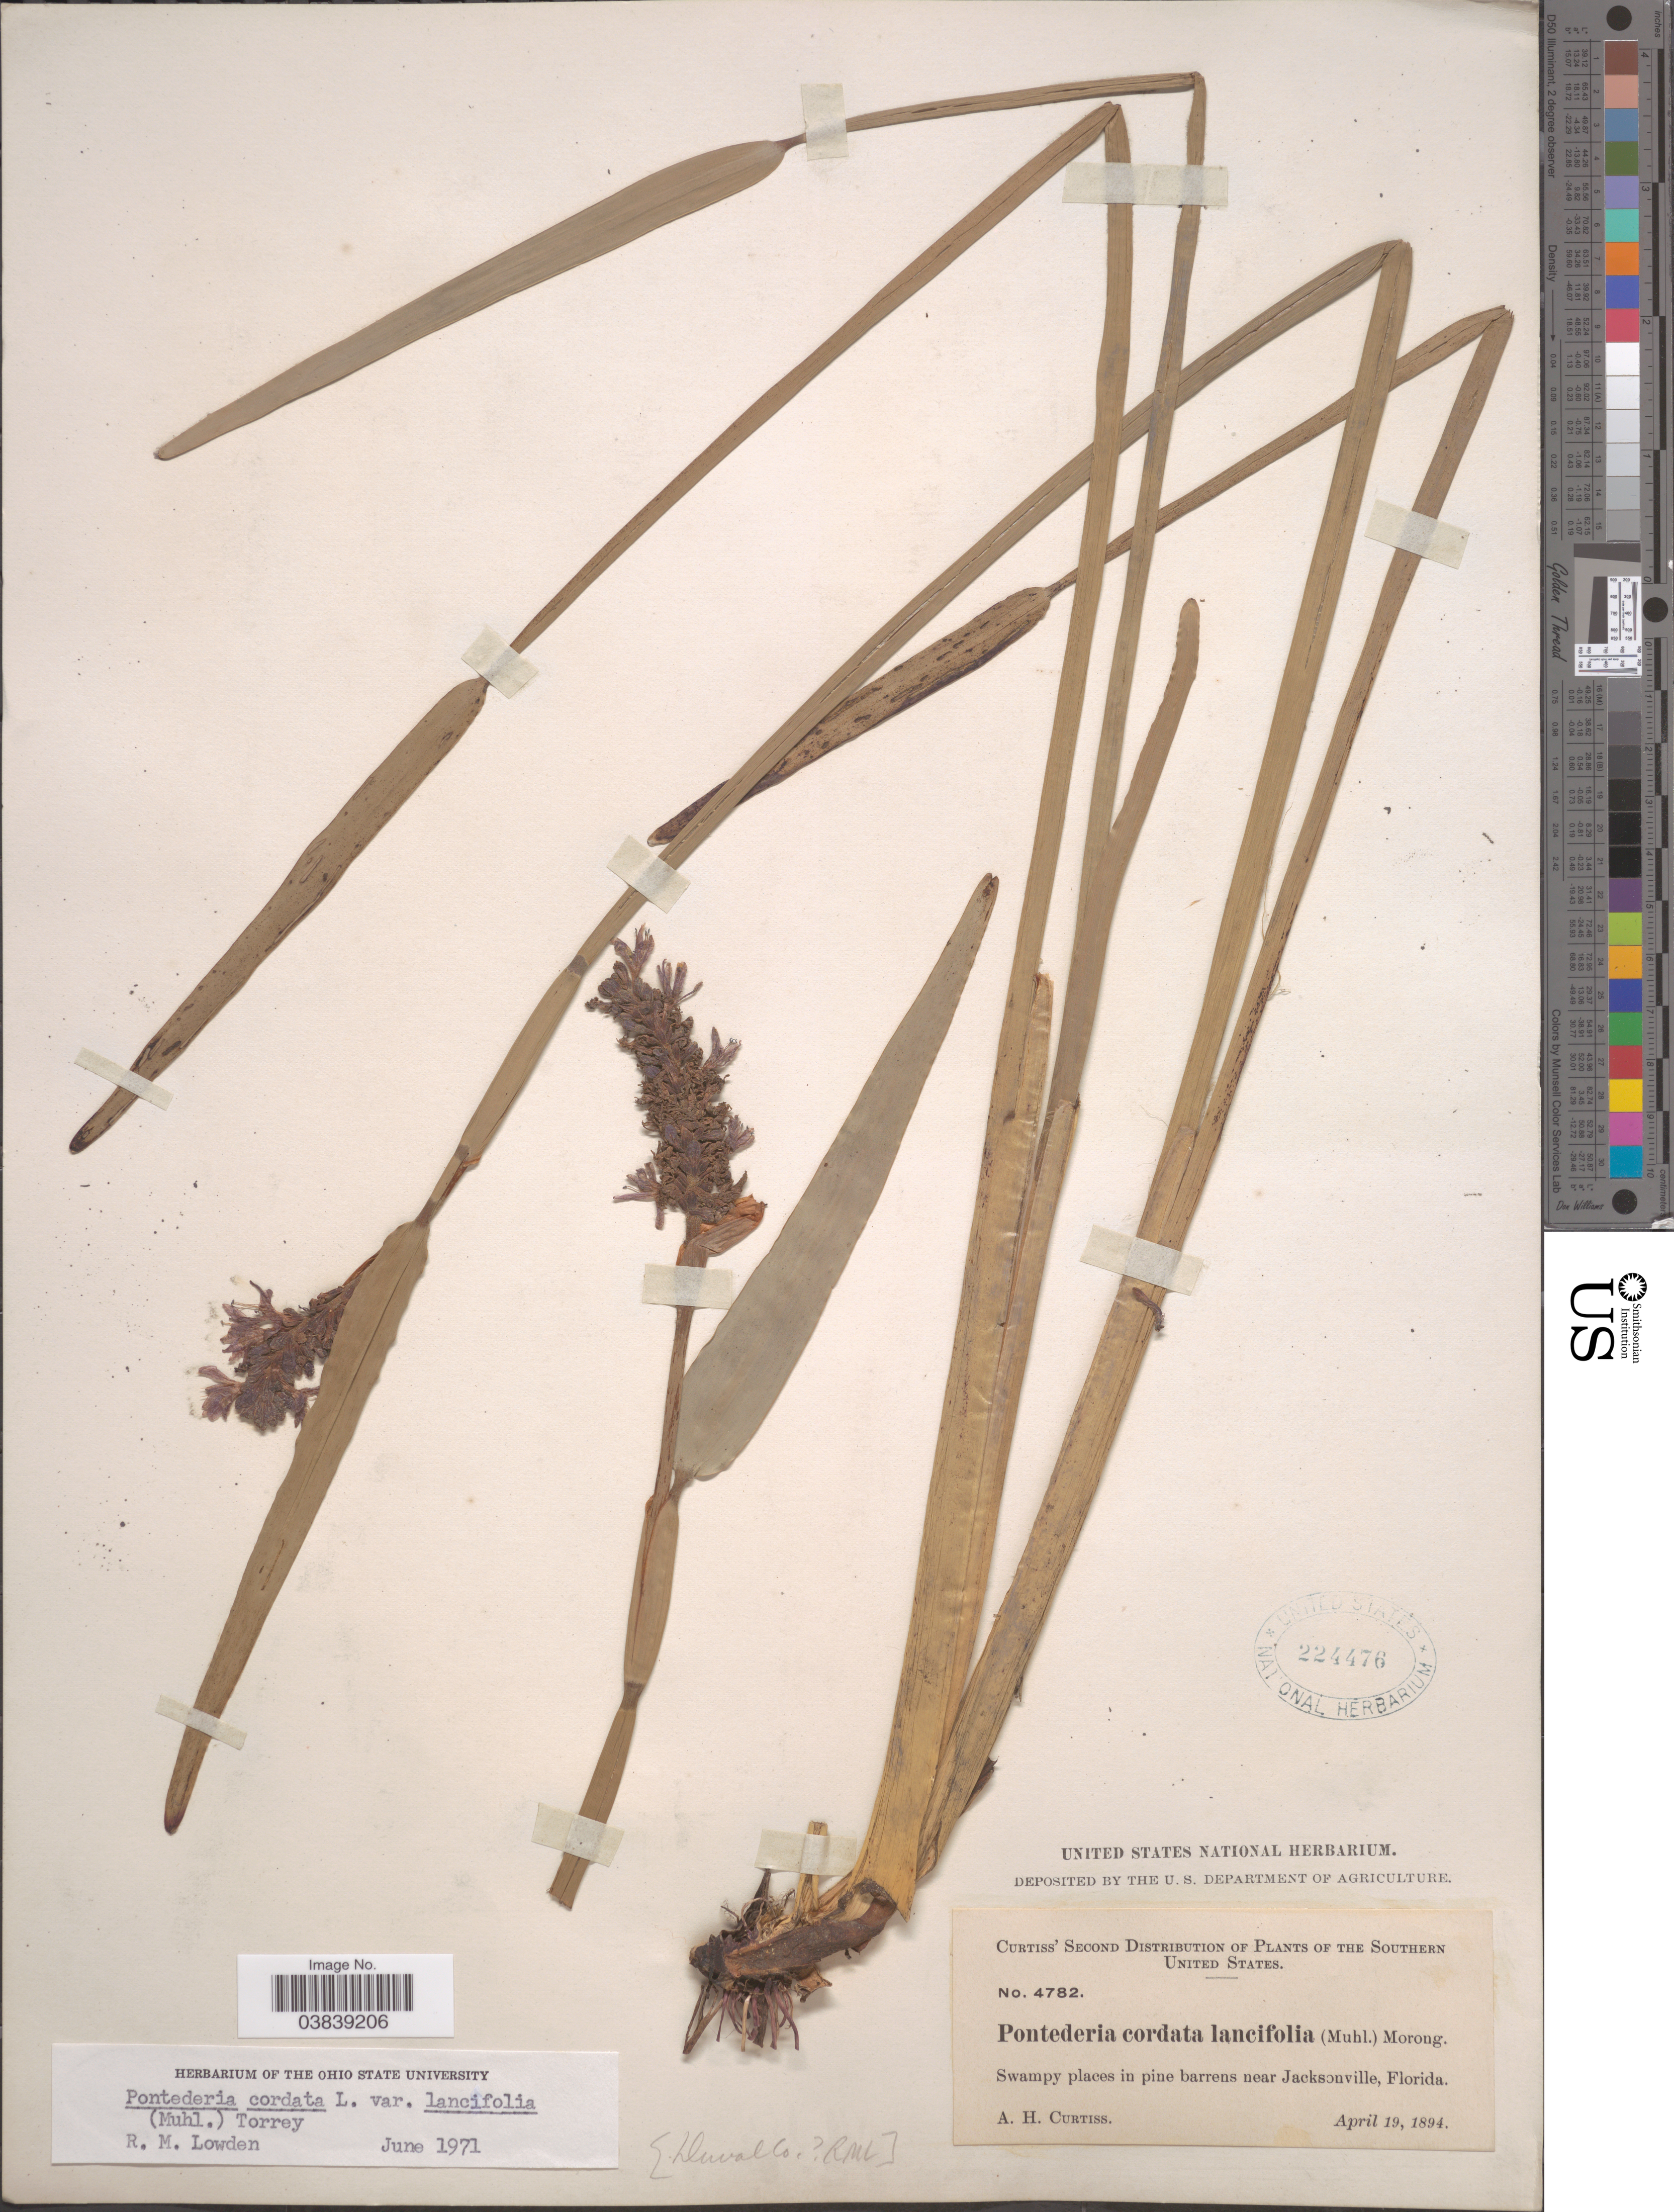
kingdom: Plantae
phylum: Tracheophyta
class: Liliopsida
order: Commelinales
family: Pontederiaceae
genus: Pontederia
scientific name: Pontederia cordata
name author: L.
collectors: A. H. Curtiss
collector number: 4782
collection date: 1894-04-19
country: United States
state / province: Florida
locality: The Southern United States. Swampy places in pine barrens near Jacksonville. Duval Co.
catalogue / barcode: US 224476